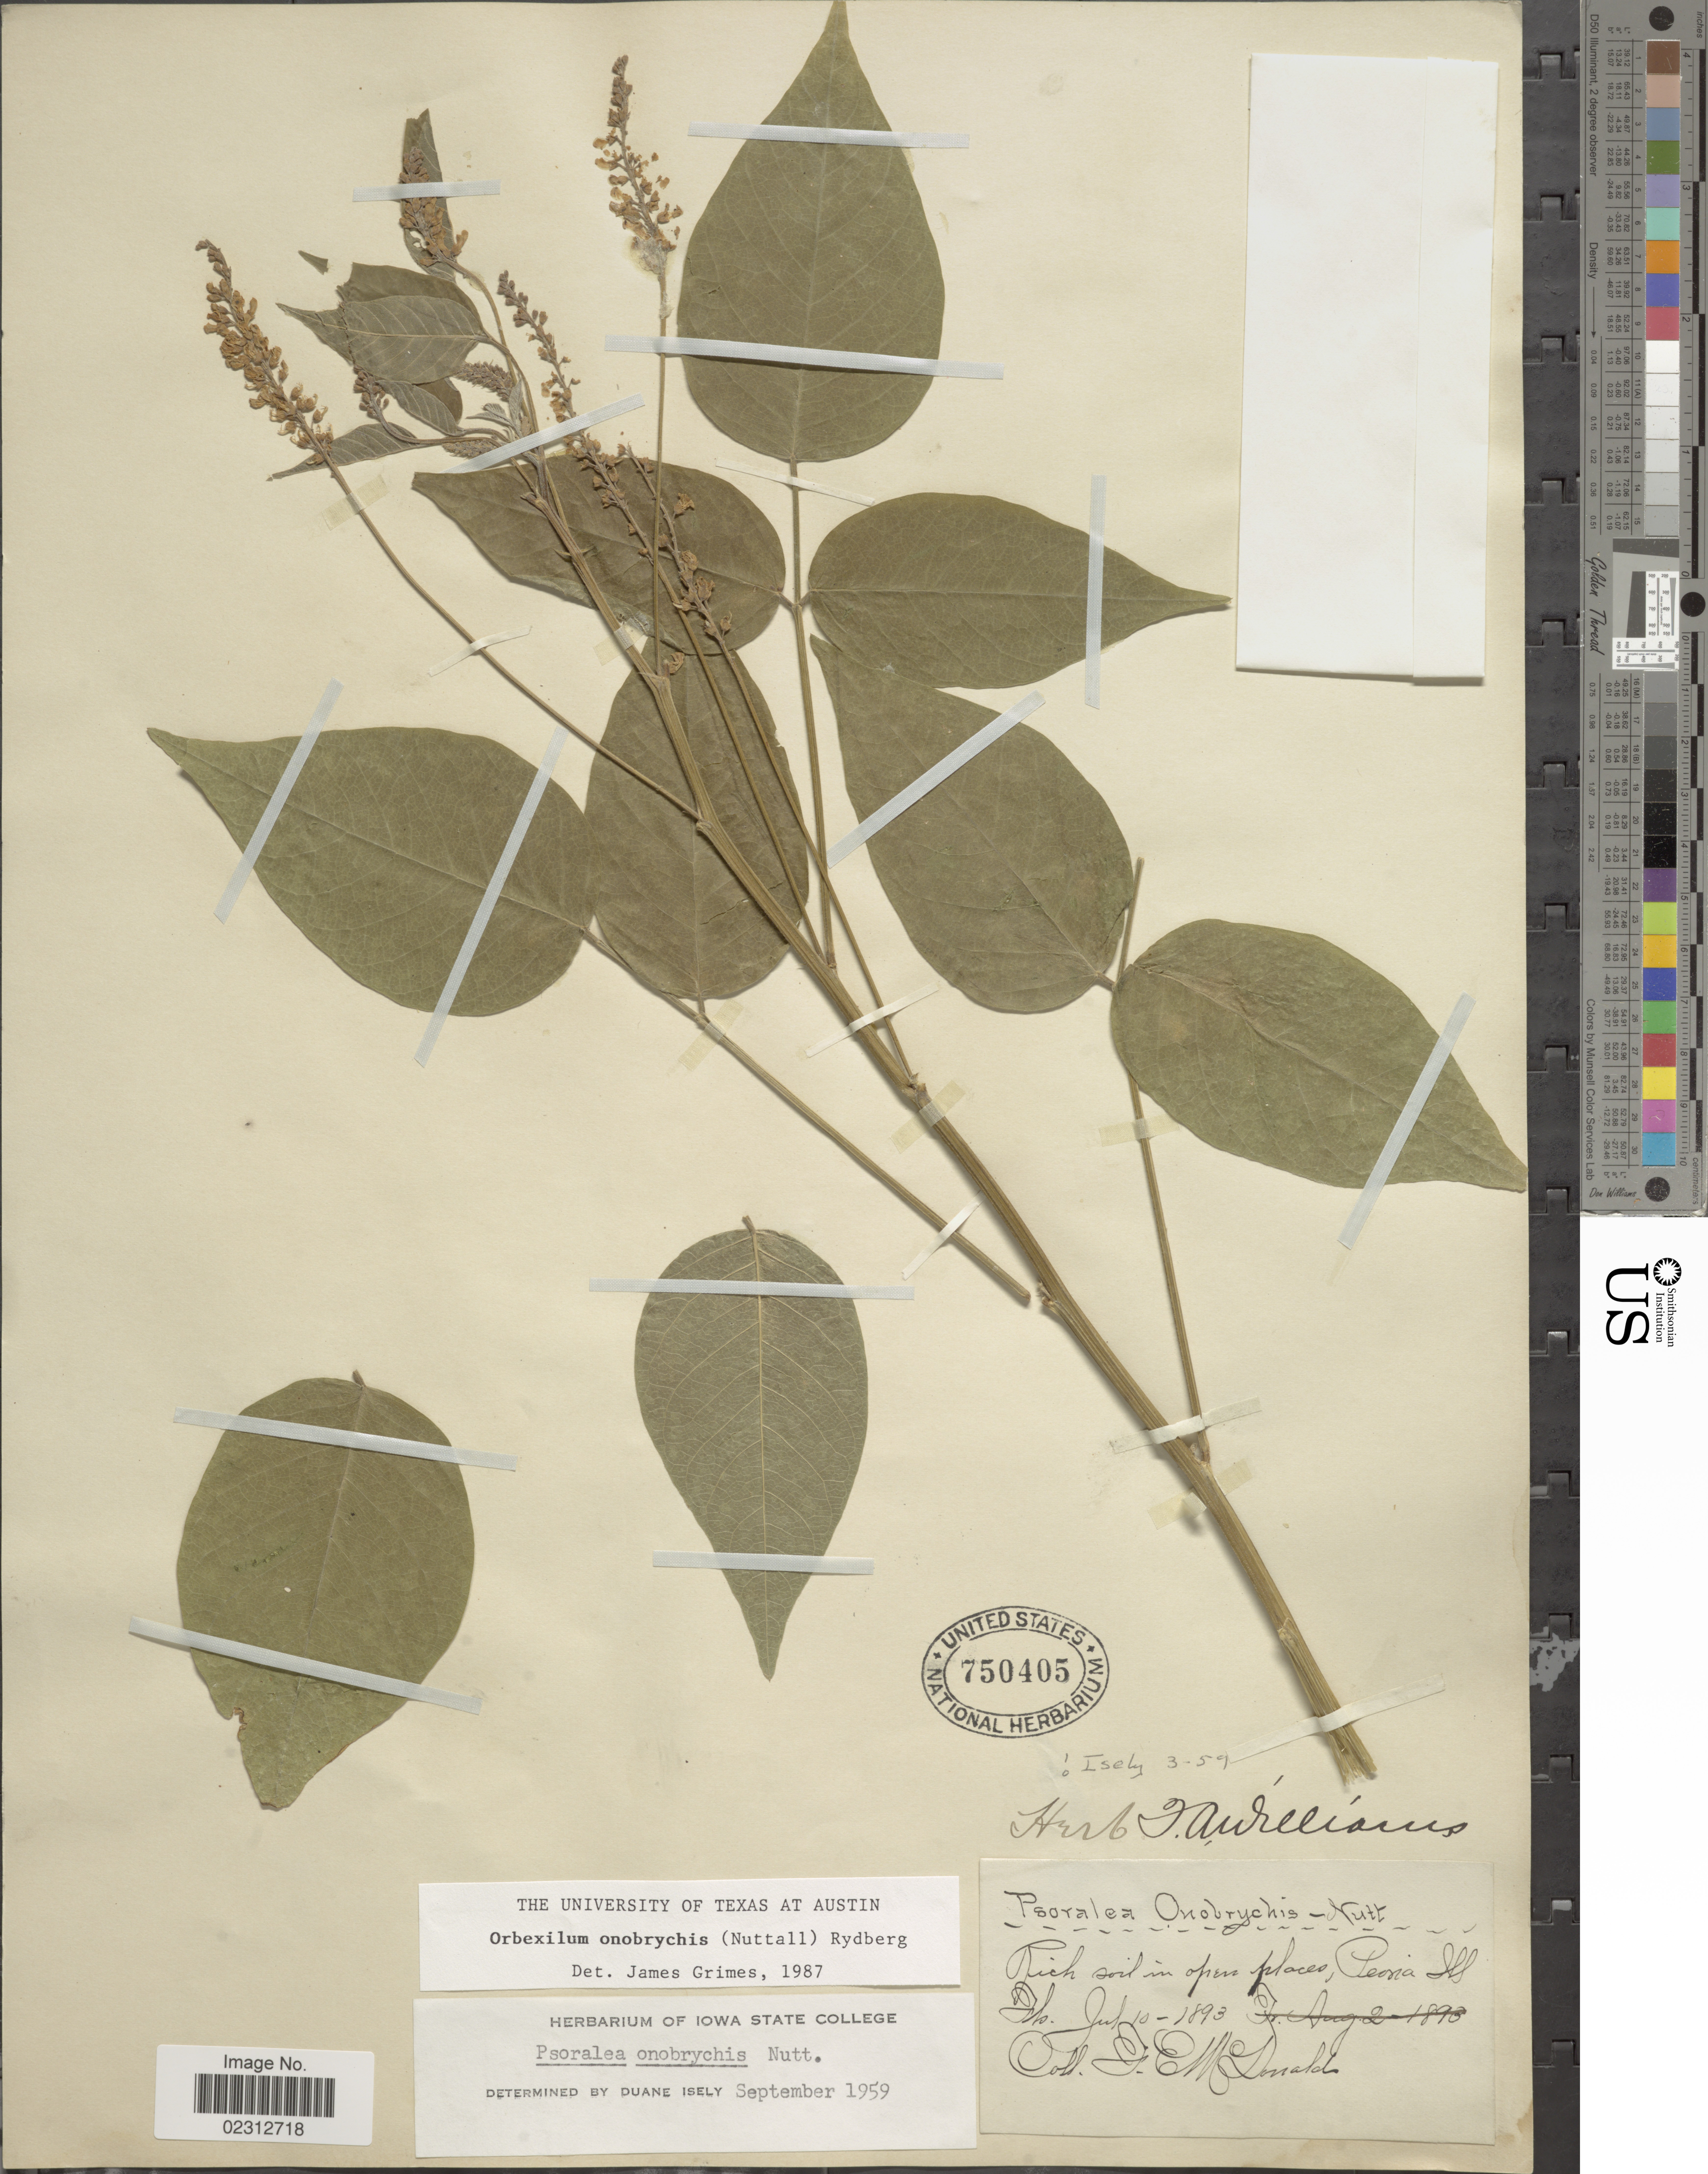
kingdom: Plantae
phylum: Tracheophyta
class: Magnoliopsida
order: Fabales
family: Fabaceae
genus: Orbexilum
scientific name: Orbexilum onobrychis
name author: (Nutt.) Rydb.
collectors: F. E. McDonald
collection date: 1896-07-10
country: United States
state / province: Illinois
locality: Peoria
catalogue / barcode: US 750405